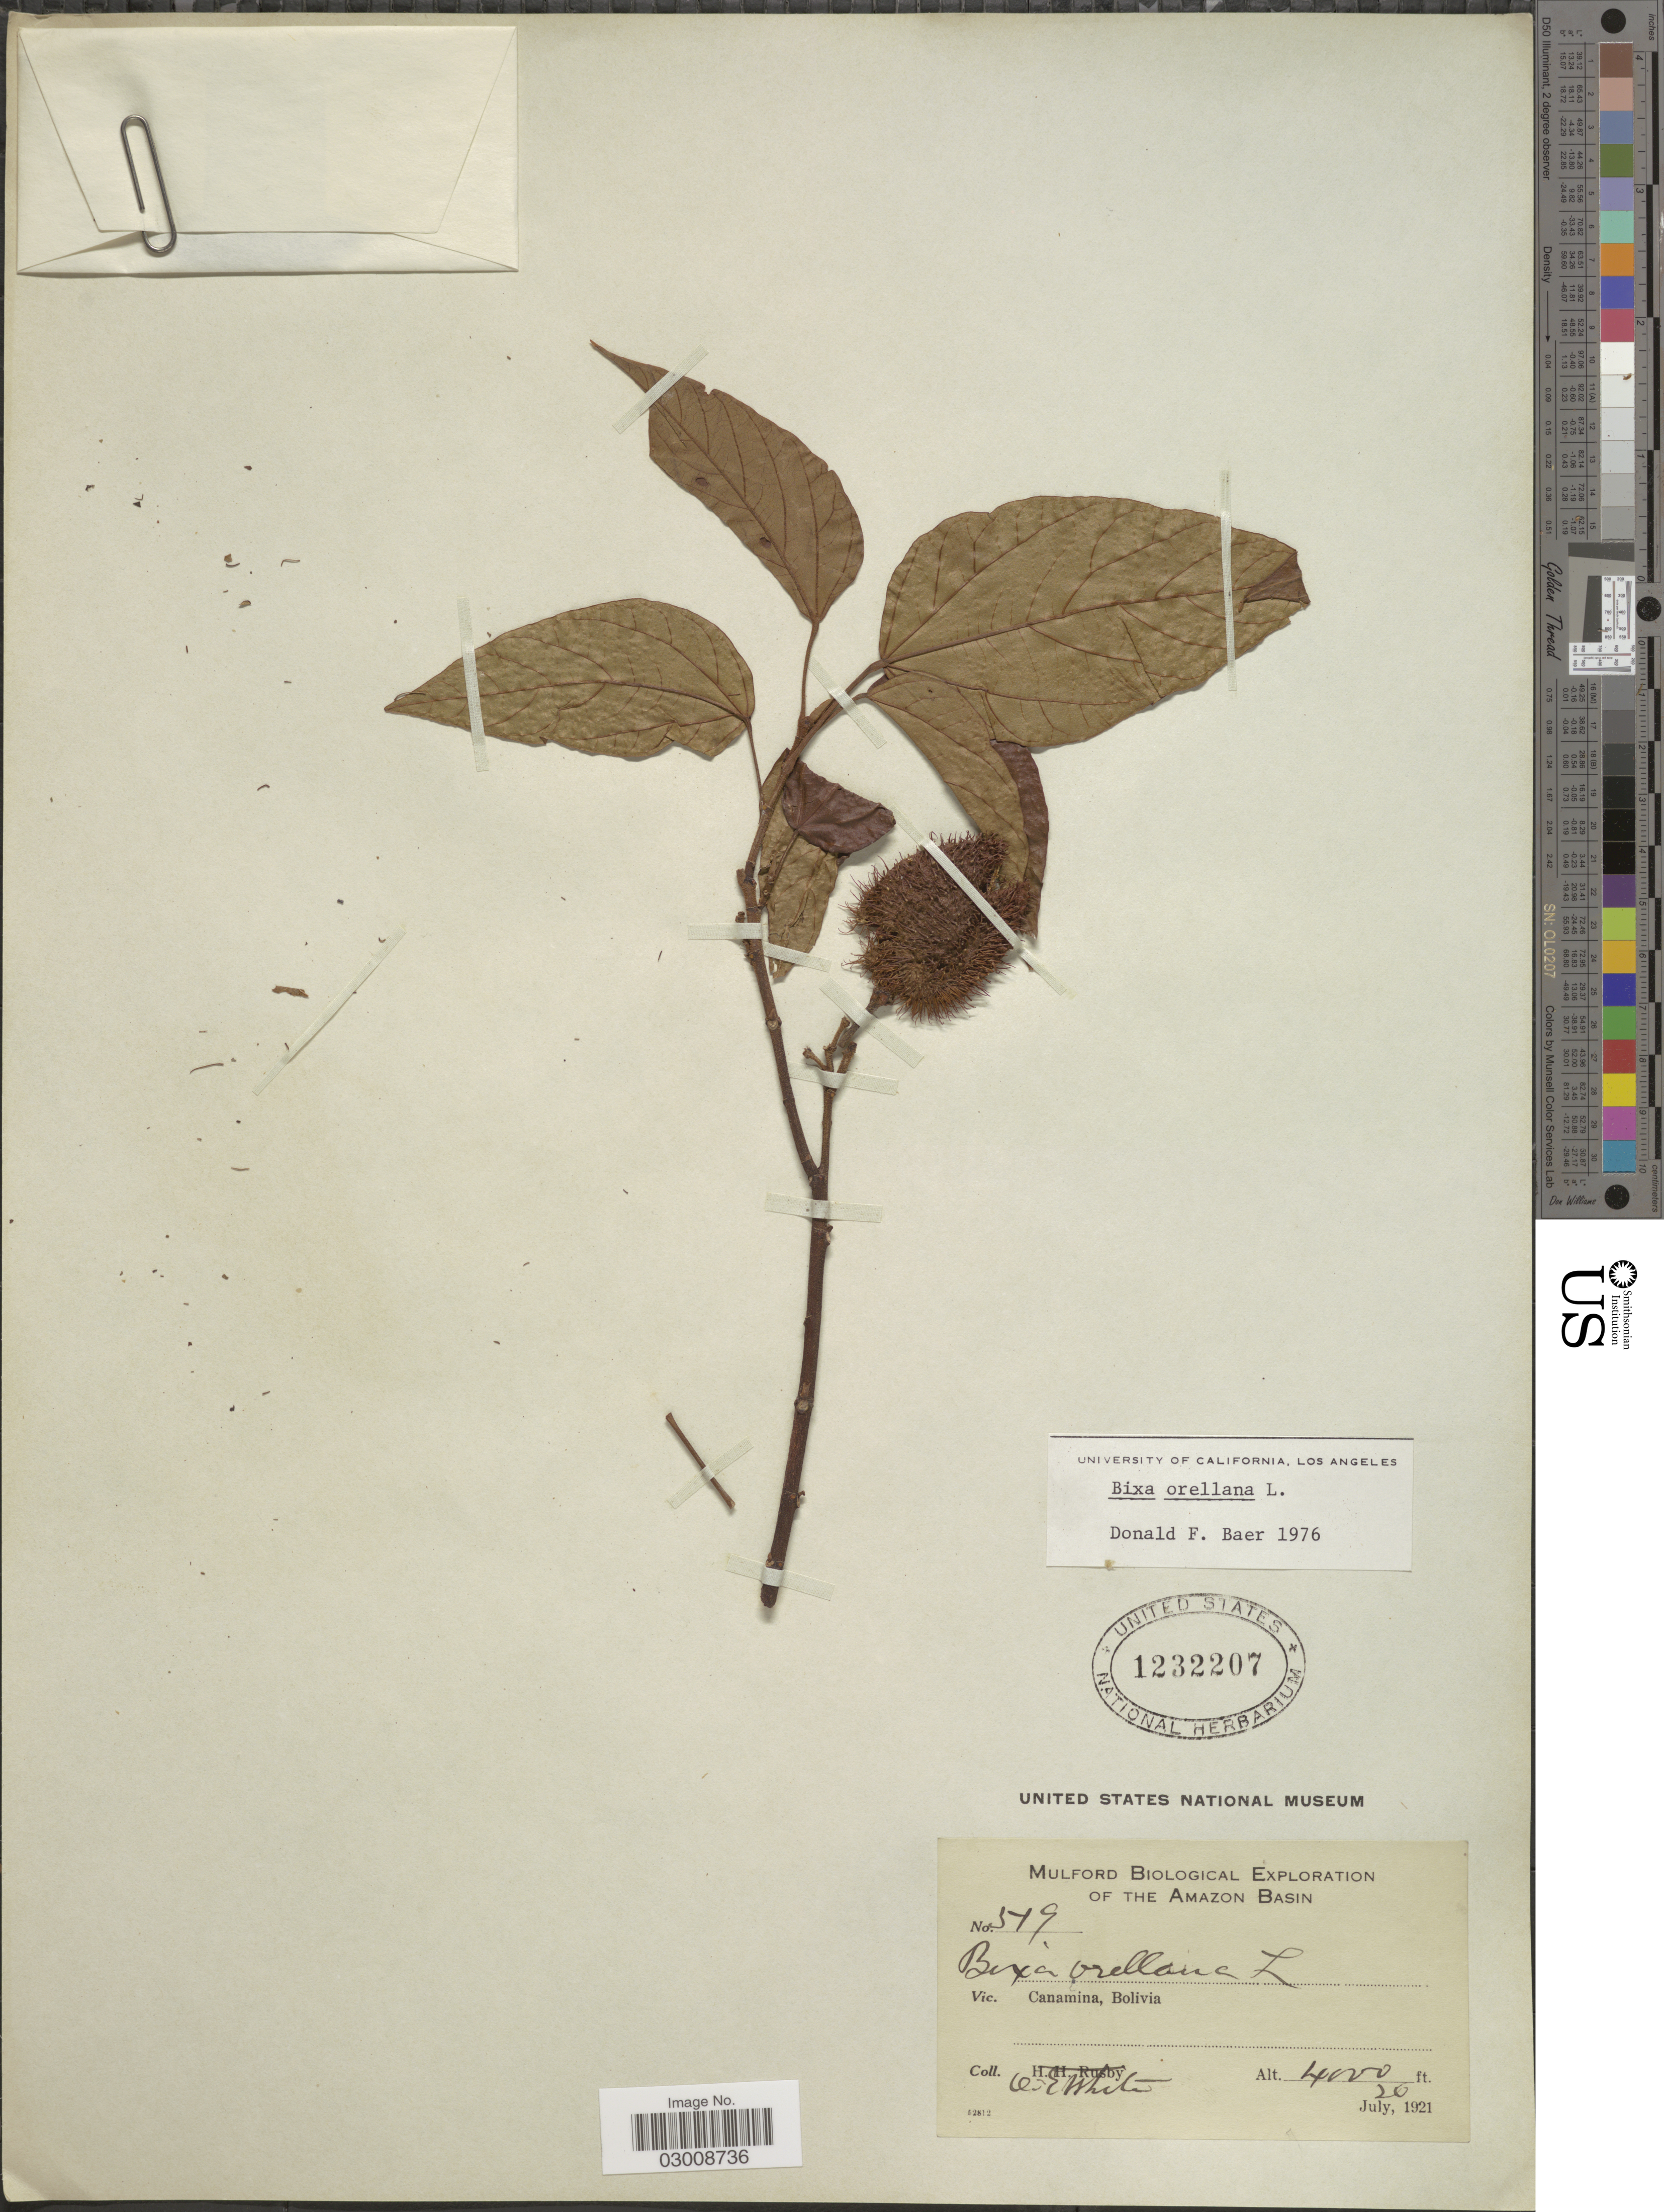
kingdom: Plantae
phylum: Tracheophyta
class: Magnoliopsida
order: Malvales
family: Bixaceae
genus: Bixa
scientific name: Bixa orellana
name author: L.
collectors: O. E. White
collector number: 519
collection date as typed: July 20, 1921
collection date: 1921-07-20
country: Bolivia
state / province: La Paz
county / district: Inquisivi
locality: Cañamina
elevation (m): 1219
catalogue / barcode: US 1232207